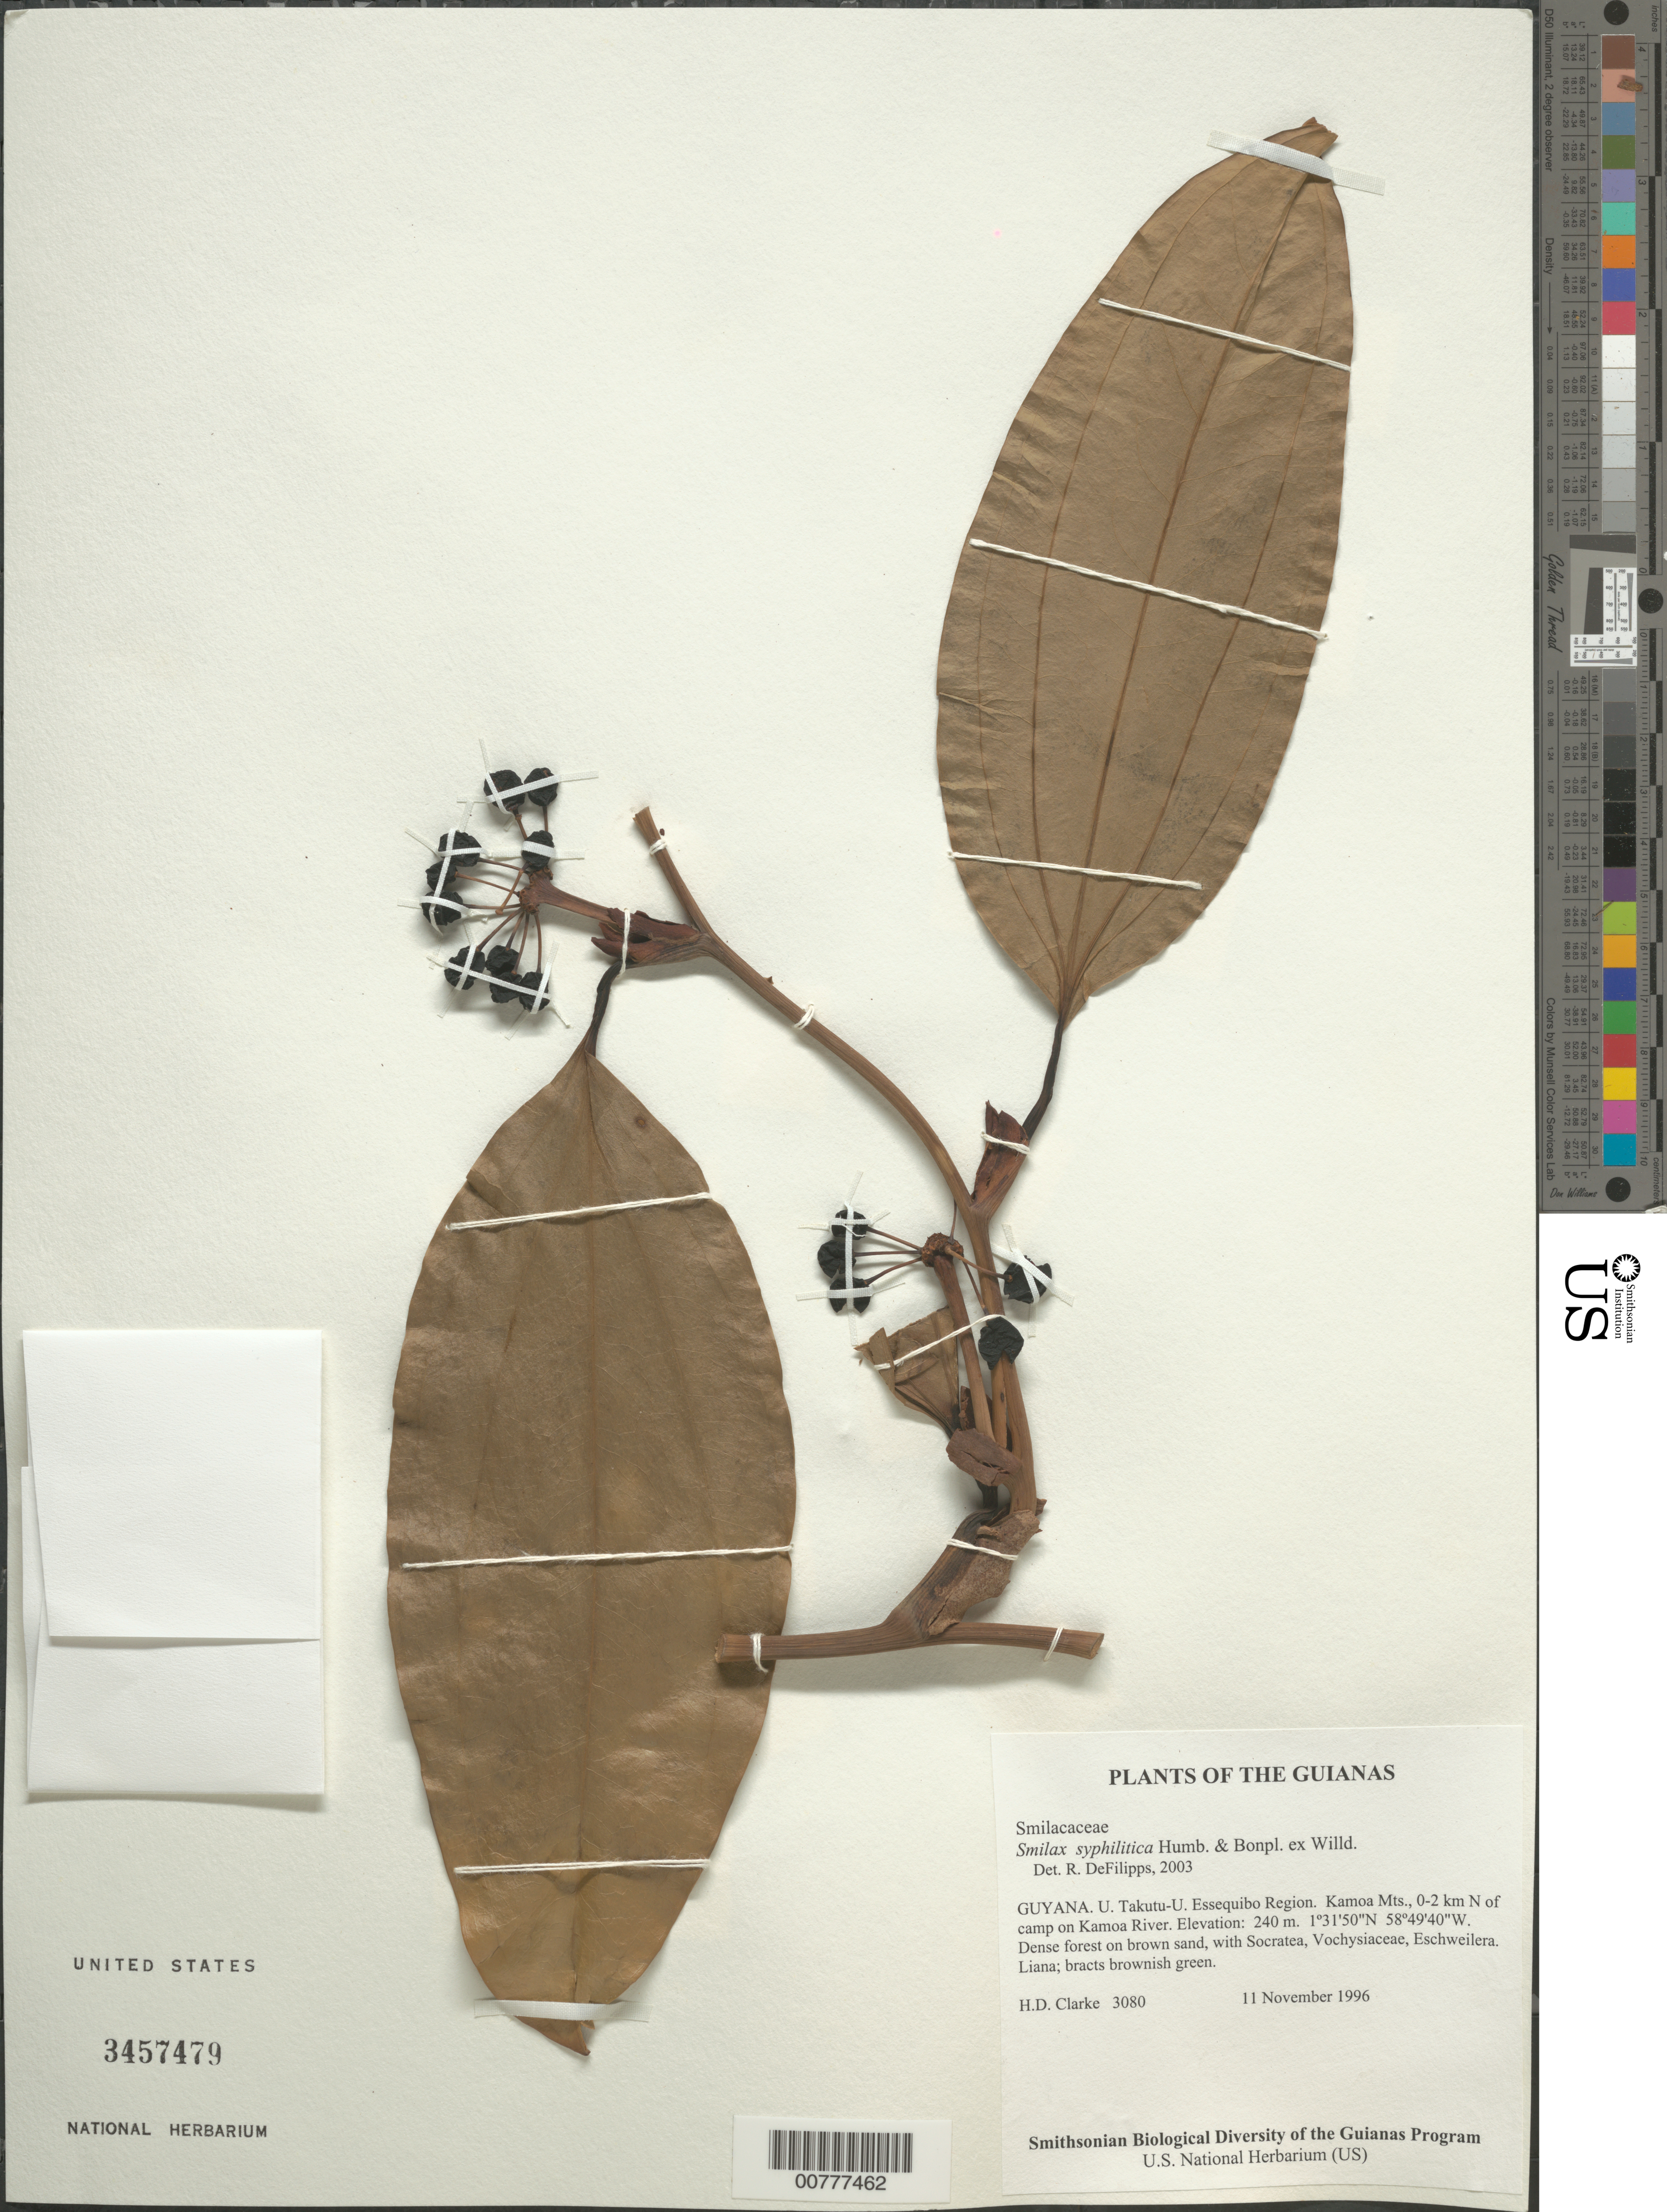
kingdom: Plantae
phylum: Tracheophyta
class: Liliopsida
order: Liliales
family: Smilacaceae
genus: Smilax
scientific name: Smilax syphilitica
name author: Humb. & Bonpl.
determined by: DeFilipps, R. A.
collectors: H. D. Clarke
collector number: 3080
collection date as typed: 11 November 1996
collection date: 1996-11-11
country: Guyana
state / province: U. Takutu-U. Essequibo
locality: Kamoa Mts., 0-2 km N of camp on Kamoa River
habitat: Dense forest on brown sand, with Socratea, Vochysiaceae, Eschweilera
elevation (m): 240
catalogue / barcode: US 3457479